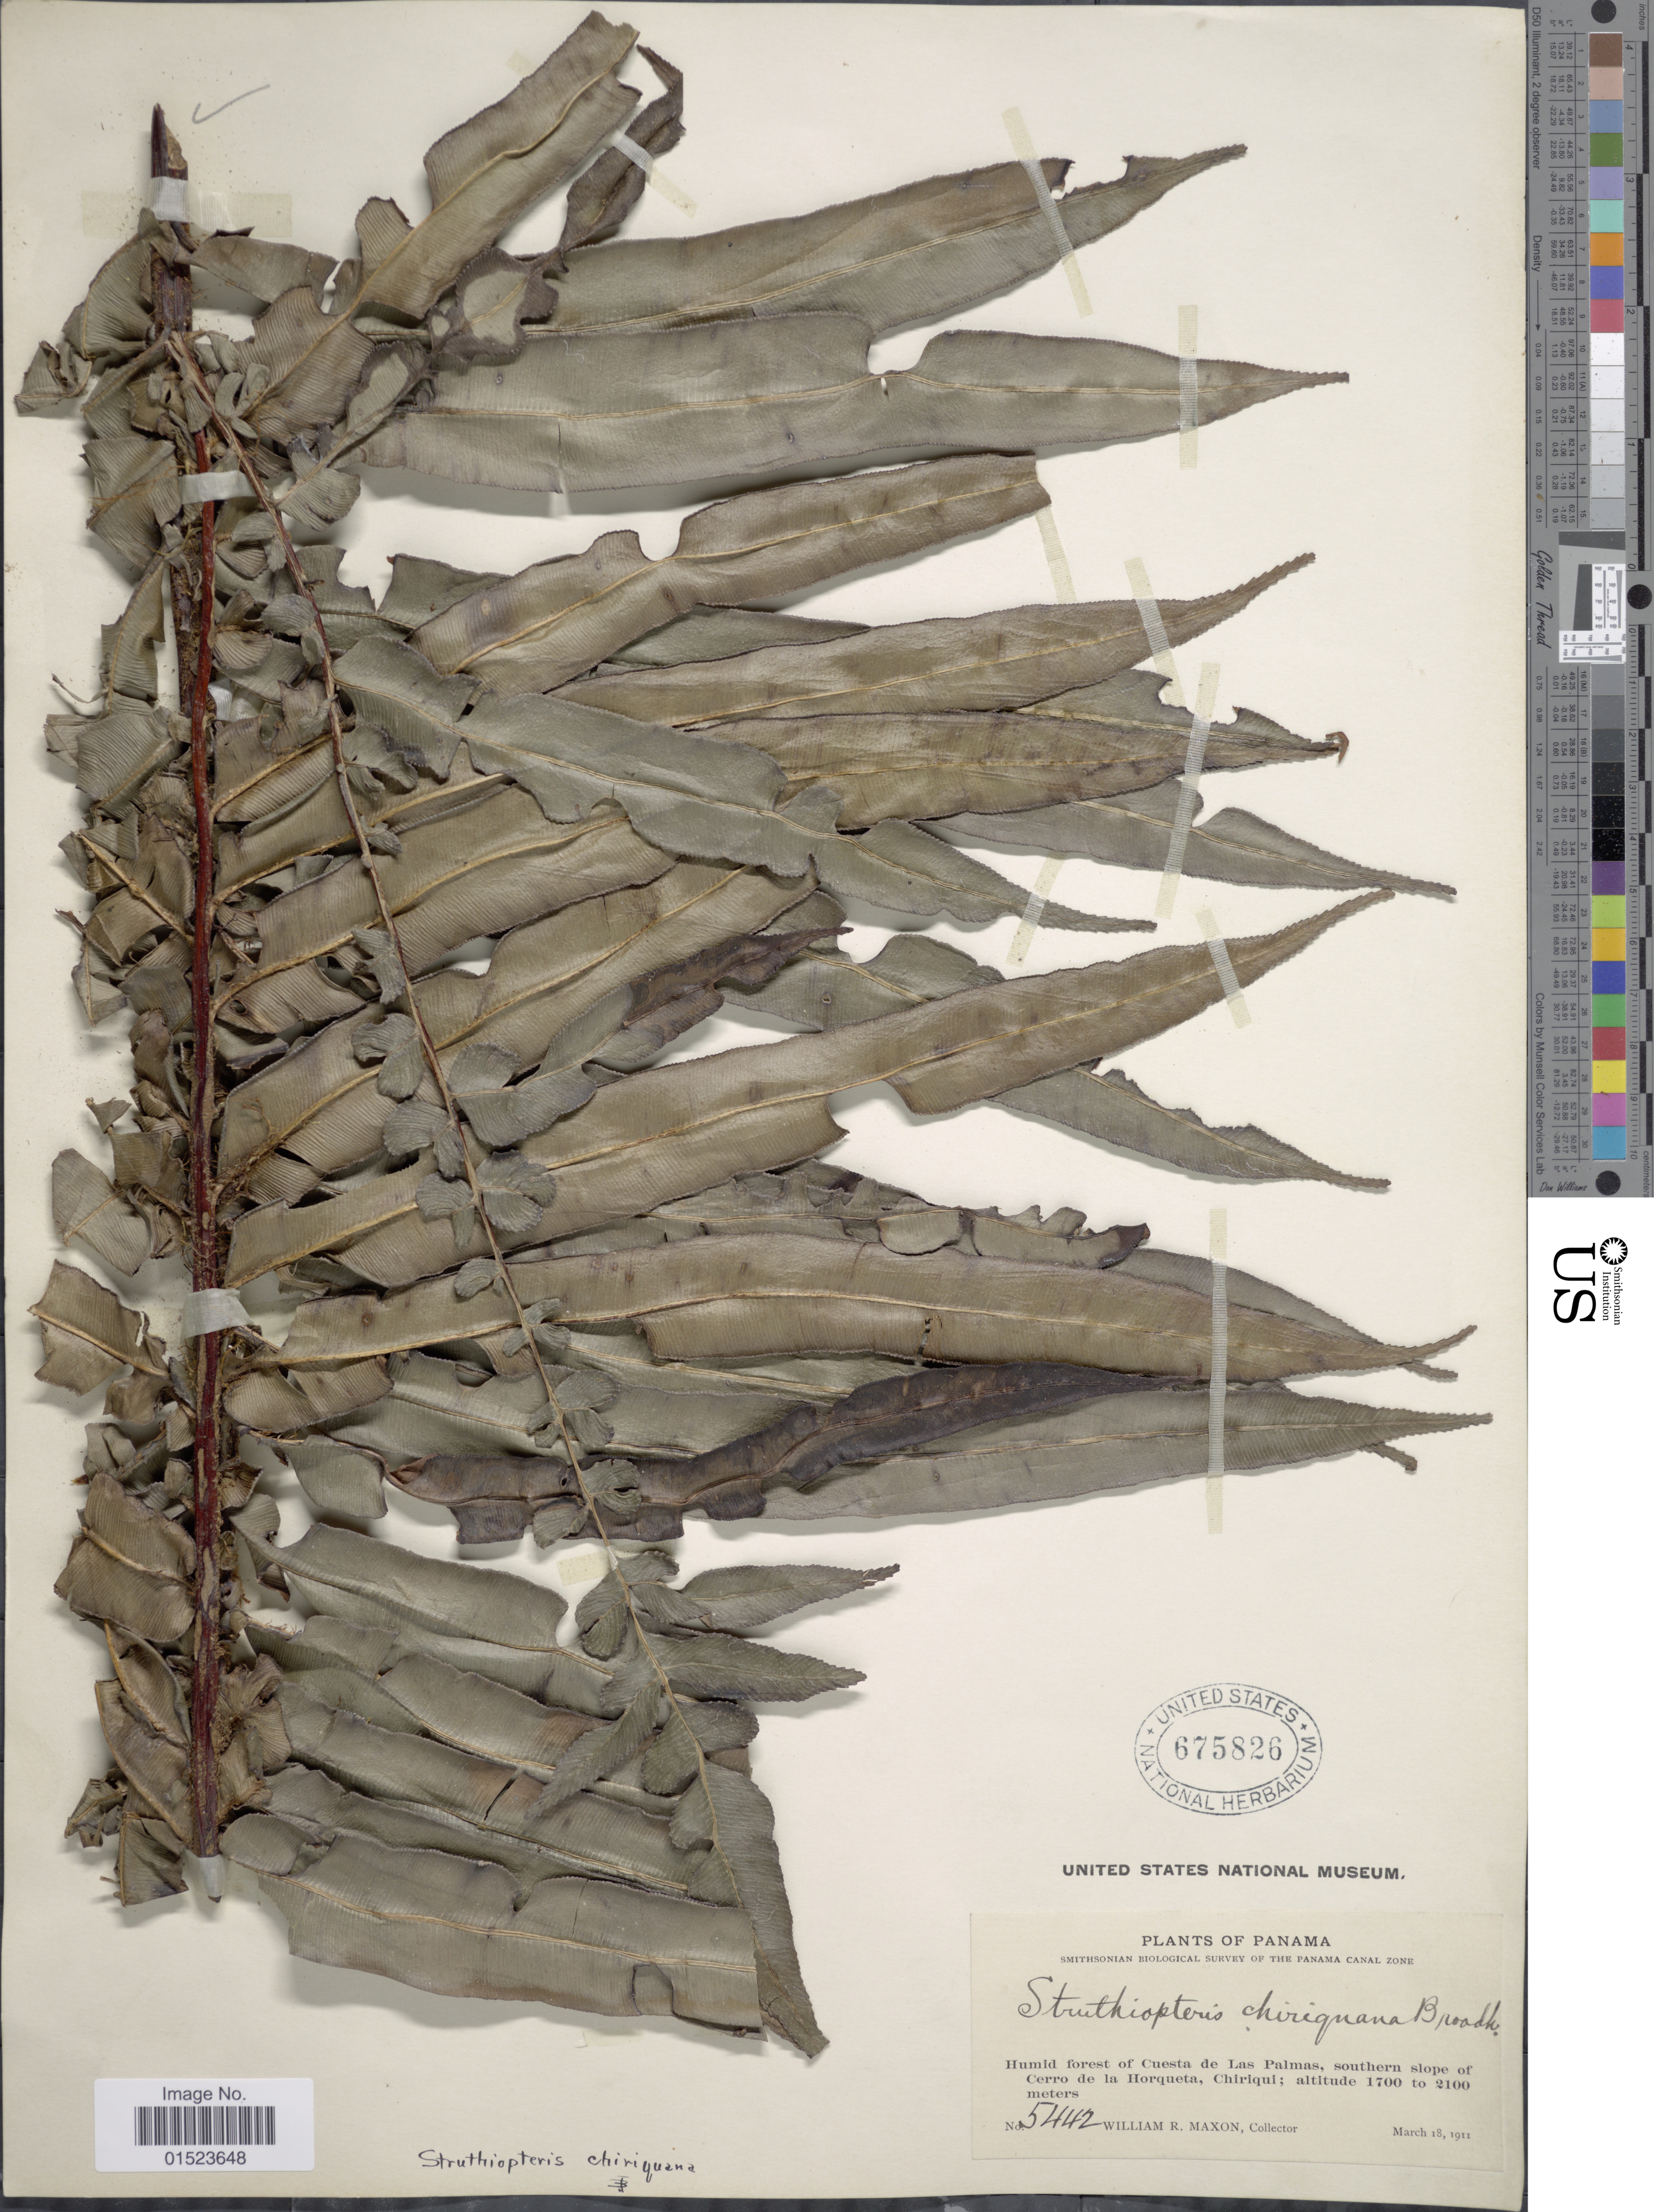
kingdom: Plantae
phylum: Tracheophyta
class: Polypodiopsida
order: Polypodiales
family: Blechnaceae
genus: Blechnum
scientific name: Blechnum chiriquanum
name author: (Broadh.) C. Chr.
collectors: W. R. Maxon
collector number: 5442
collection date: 1911-03-18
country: Panama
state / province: Chiriqui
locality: Humid forest of Cuesta de Las Palmas, southern slope of Cerro de la Horqueta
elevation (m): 1700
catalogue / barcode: US 675826